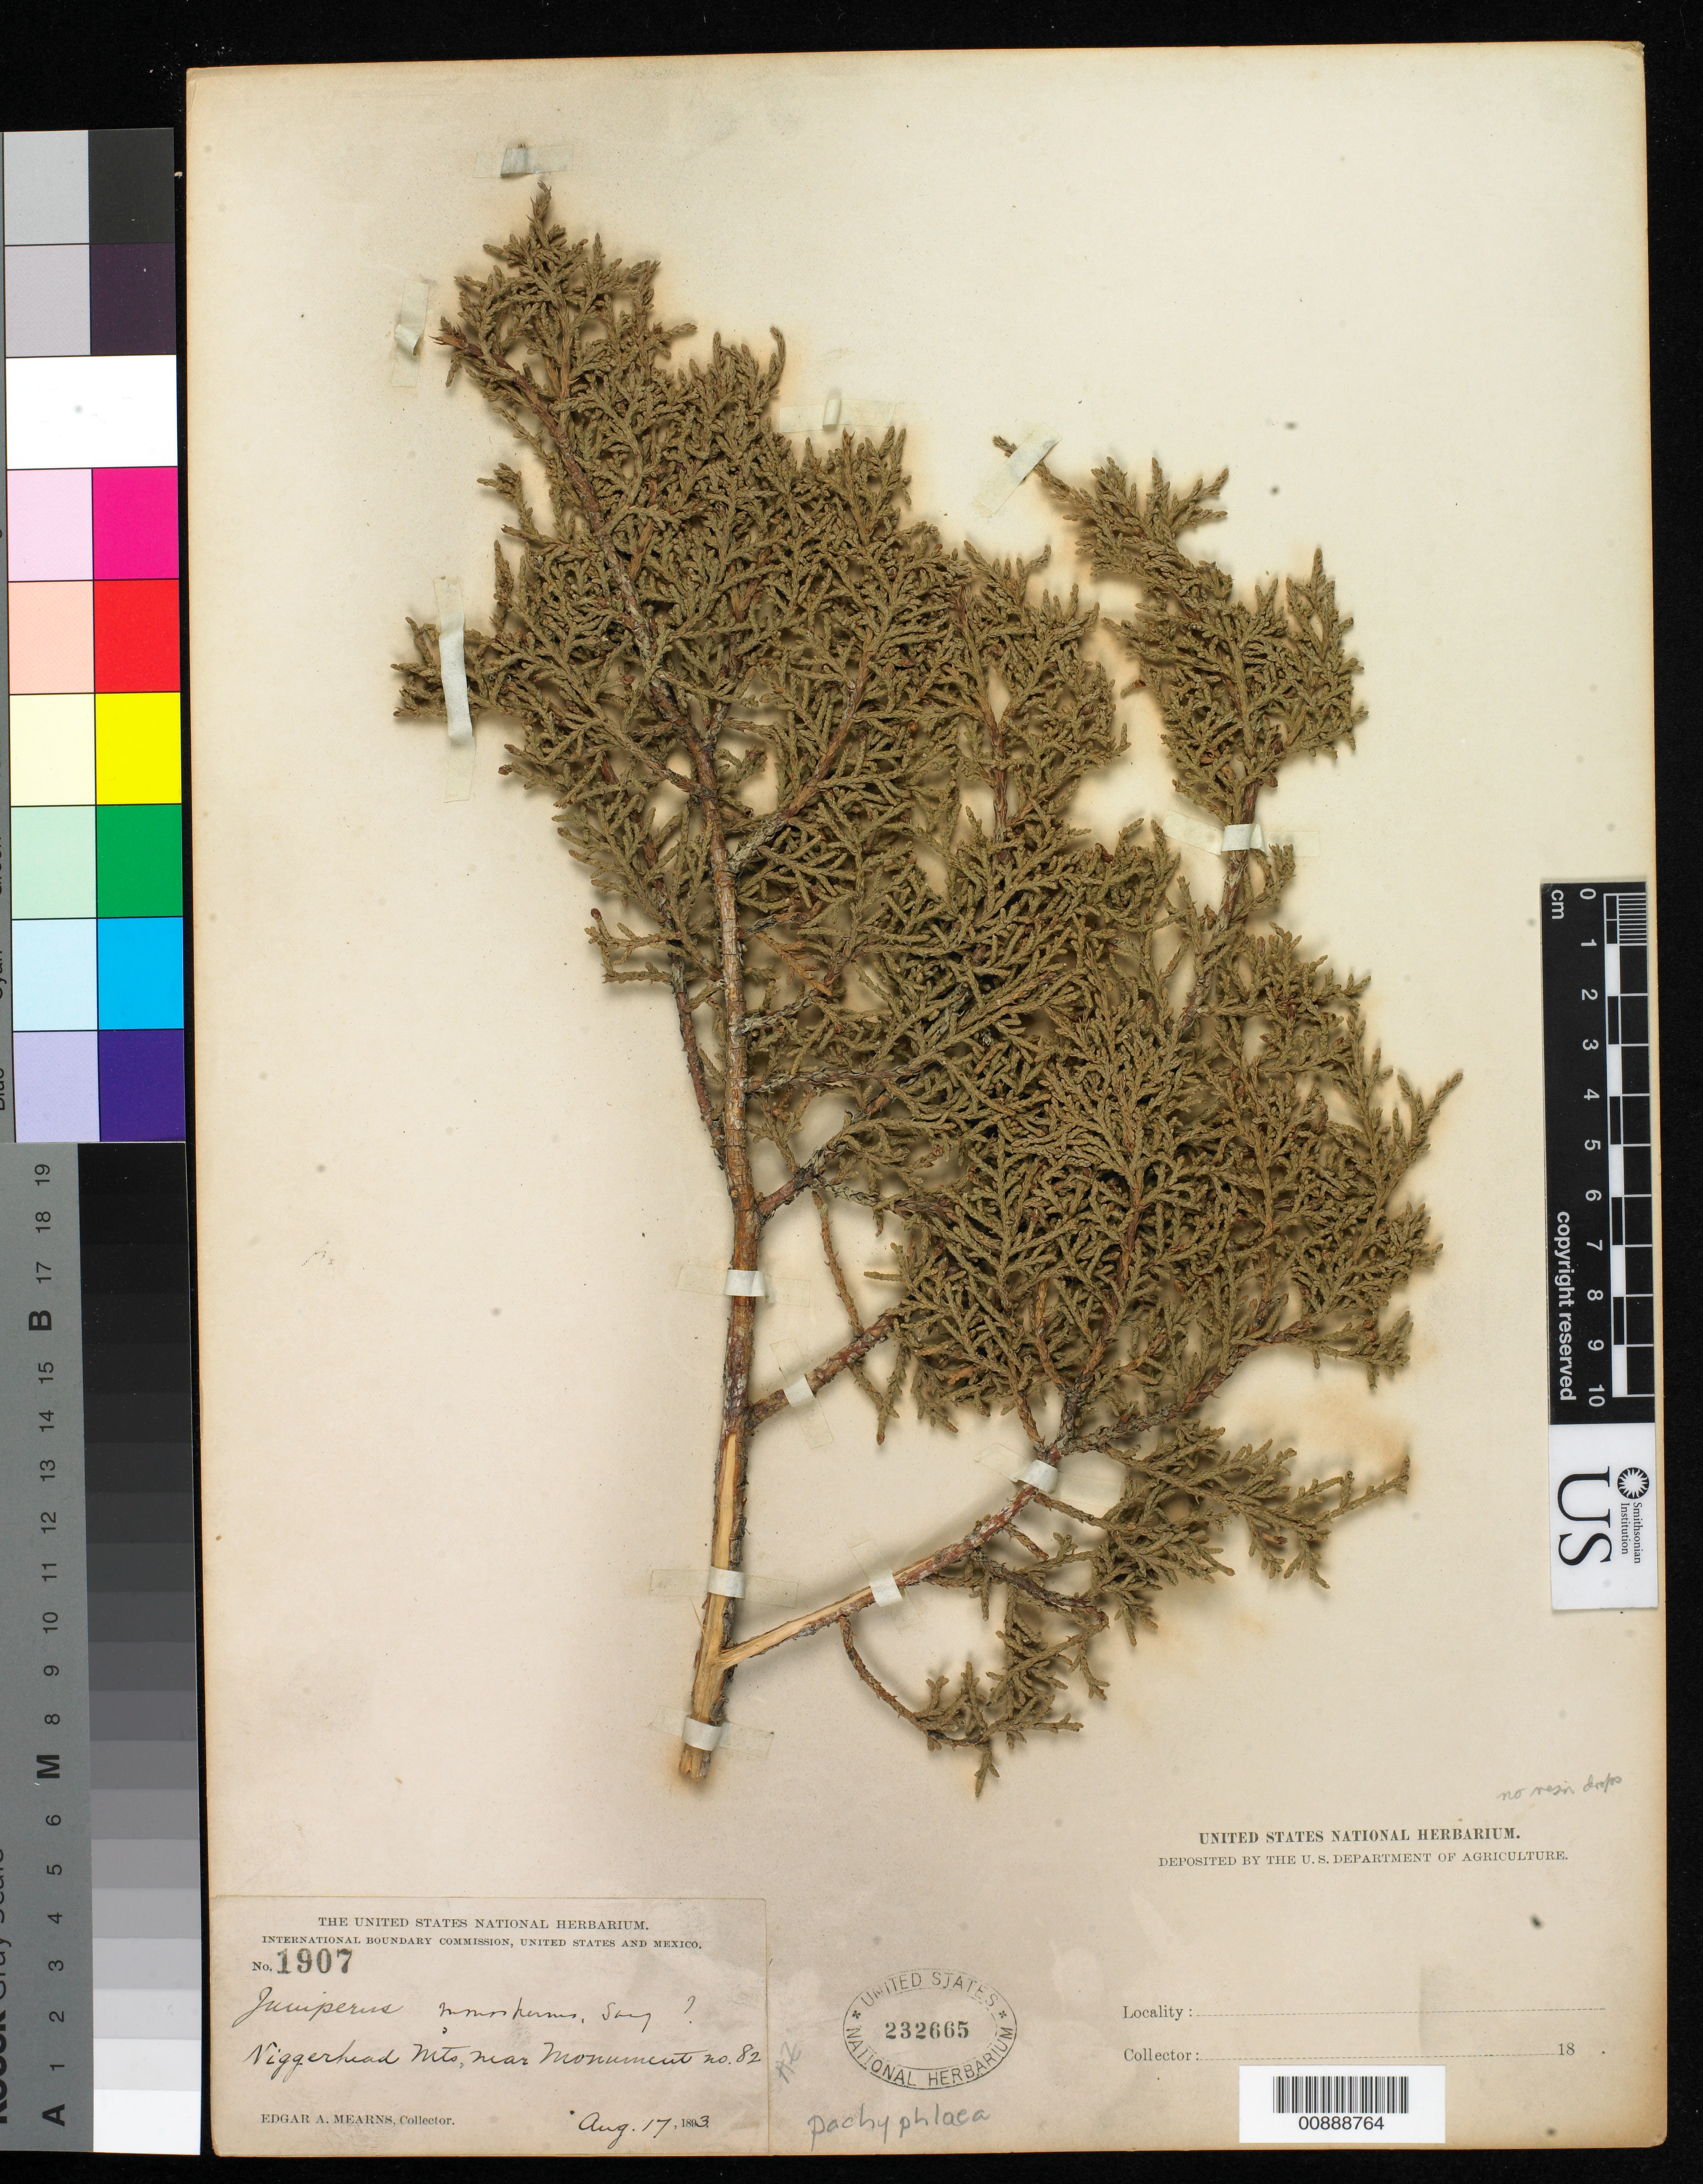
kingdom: Plantae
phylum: Tracheophyta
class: Pinopsida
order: Pinales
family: Cupressaceae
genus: Juniperus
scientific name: Juniperus deppeana var. pachyphlaea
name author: (Torr.) Martínez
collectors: E. A. Mearns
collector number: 1907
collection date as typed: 17 Aug 1893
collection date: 1893-08-17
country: United States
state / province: Arizona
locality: Niggerhead Mts., near monument no. 82.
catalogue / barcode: US 232665